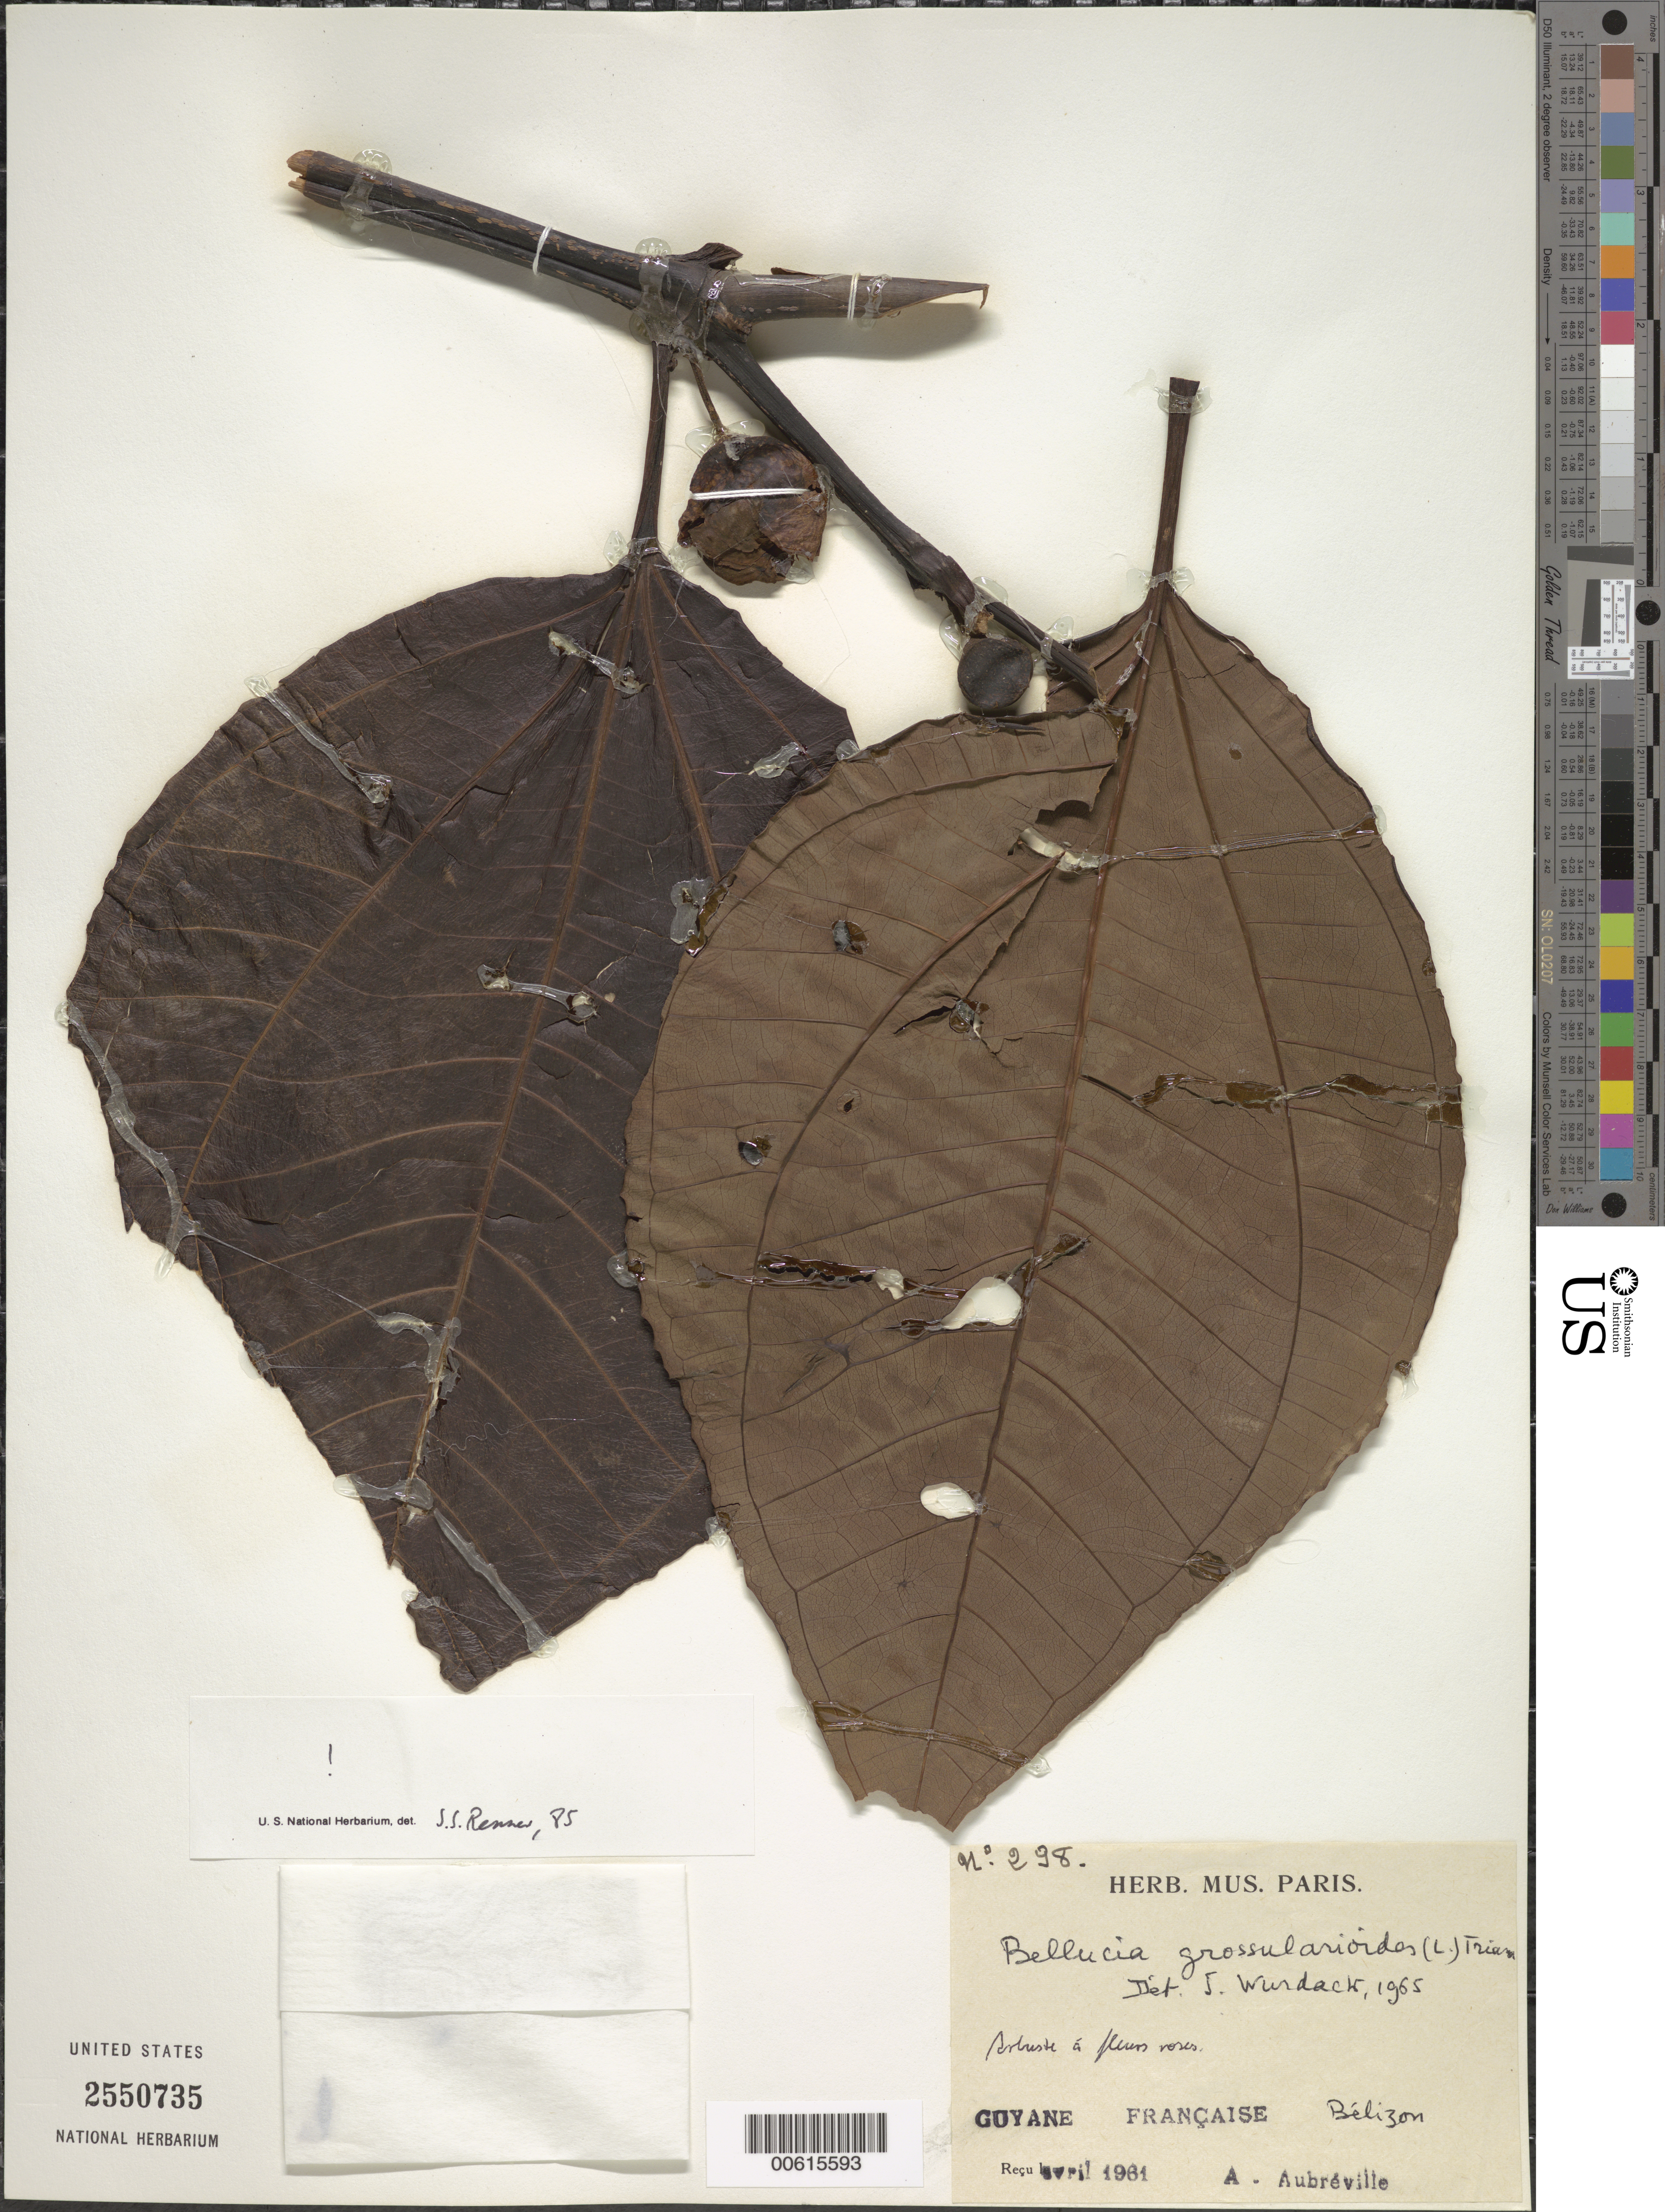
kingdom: Plantae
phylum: Tracheophyta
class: Magnoliopsida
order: Myrtales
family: Melastomataceae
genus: Bellucia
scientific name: Bellucia grossularioides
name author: (L.) Triana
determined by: Renner, S. S.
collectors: A. Aubréville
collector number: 298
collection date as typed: Apr-61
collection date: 1961-04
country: French Guiana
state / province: Inini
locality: Bélizon, Comté R.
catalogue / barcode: US 2550735